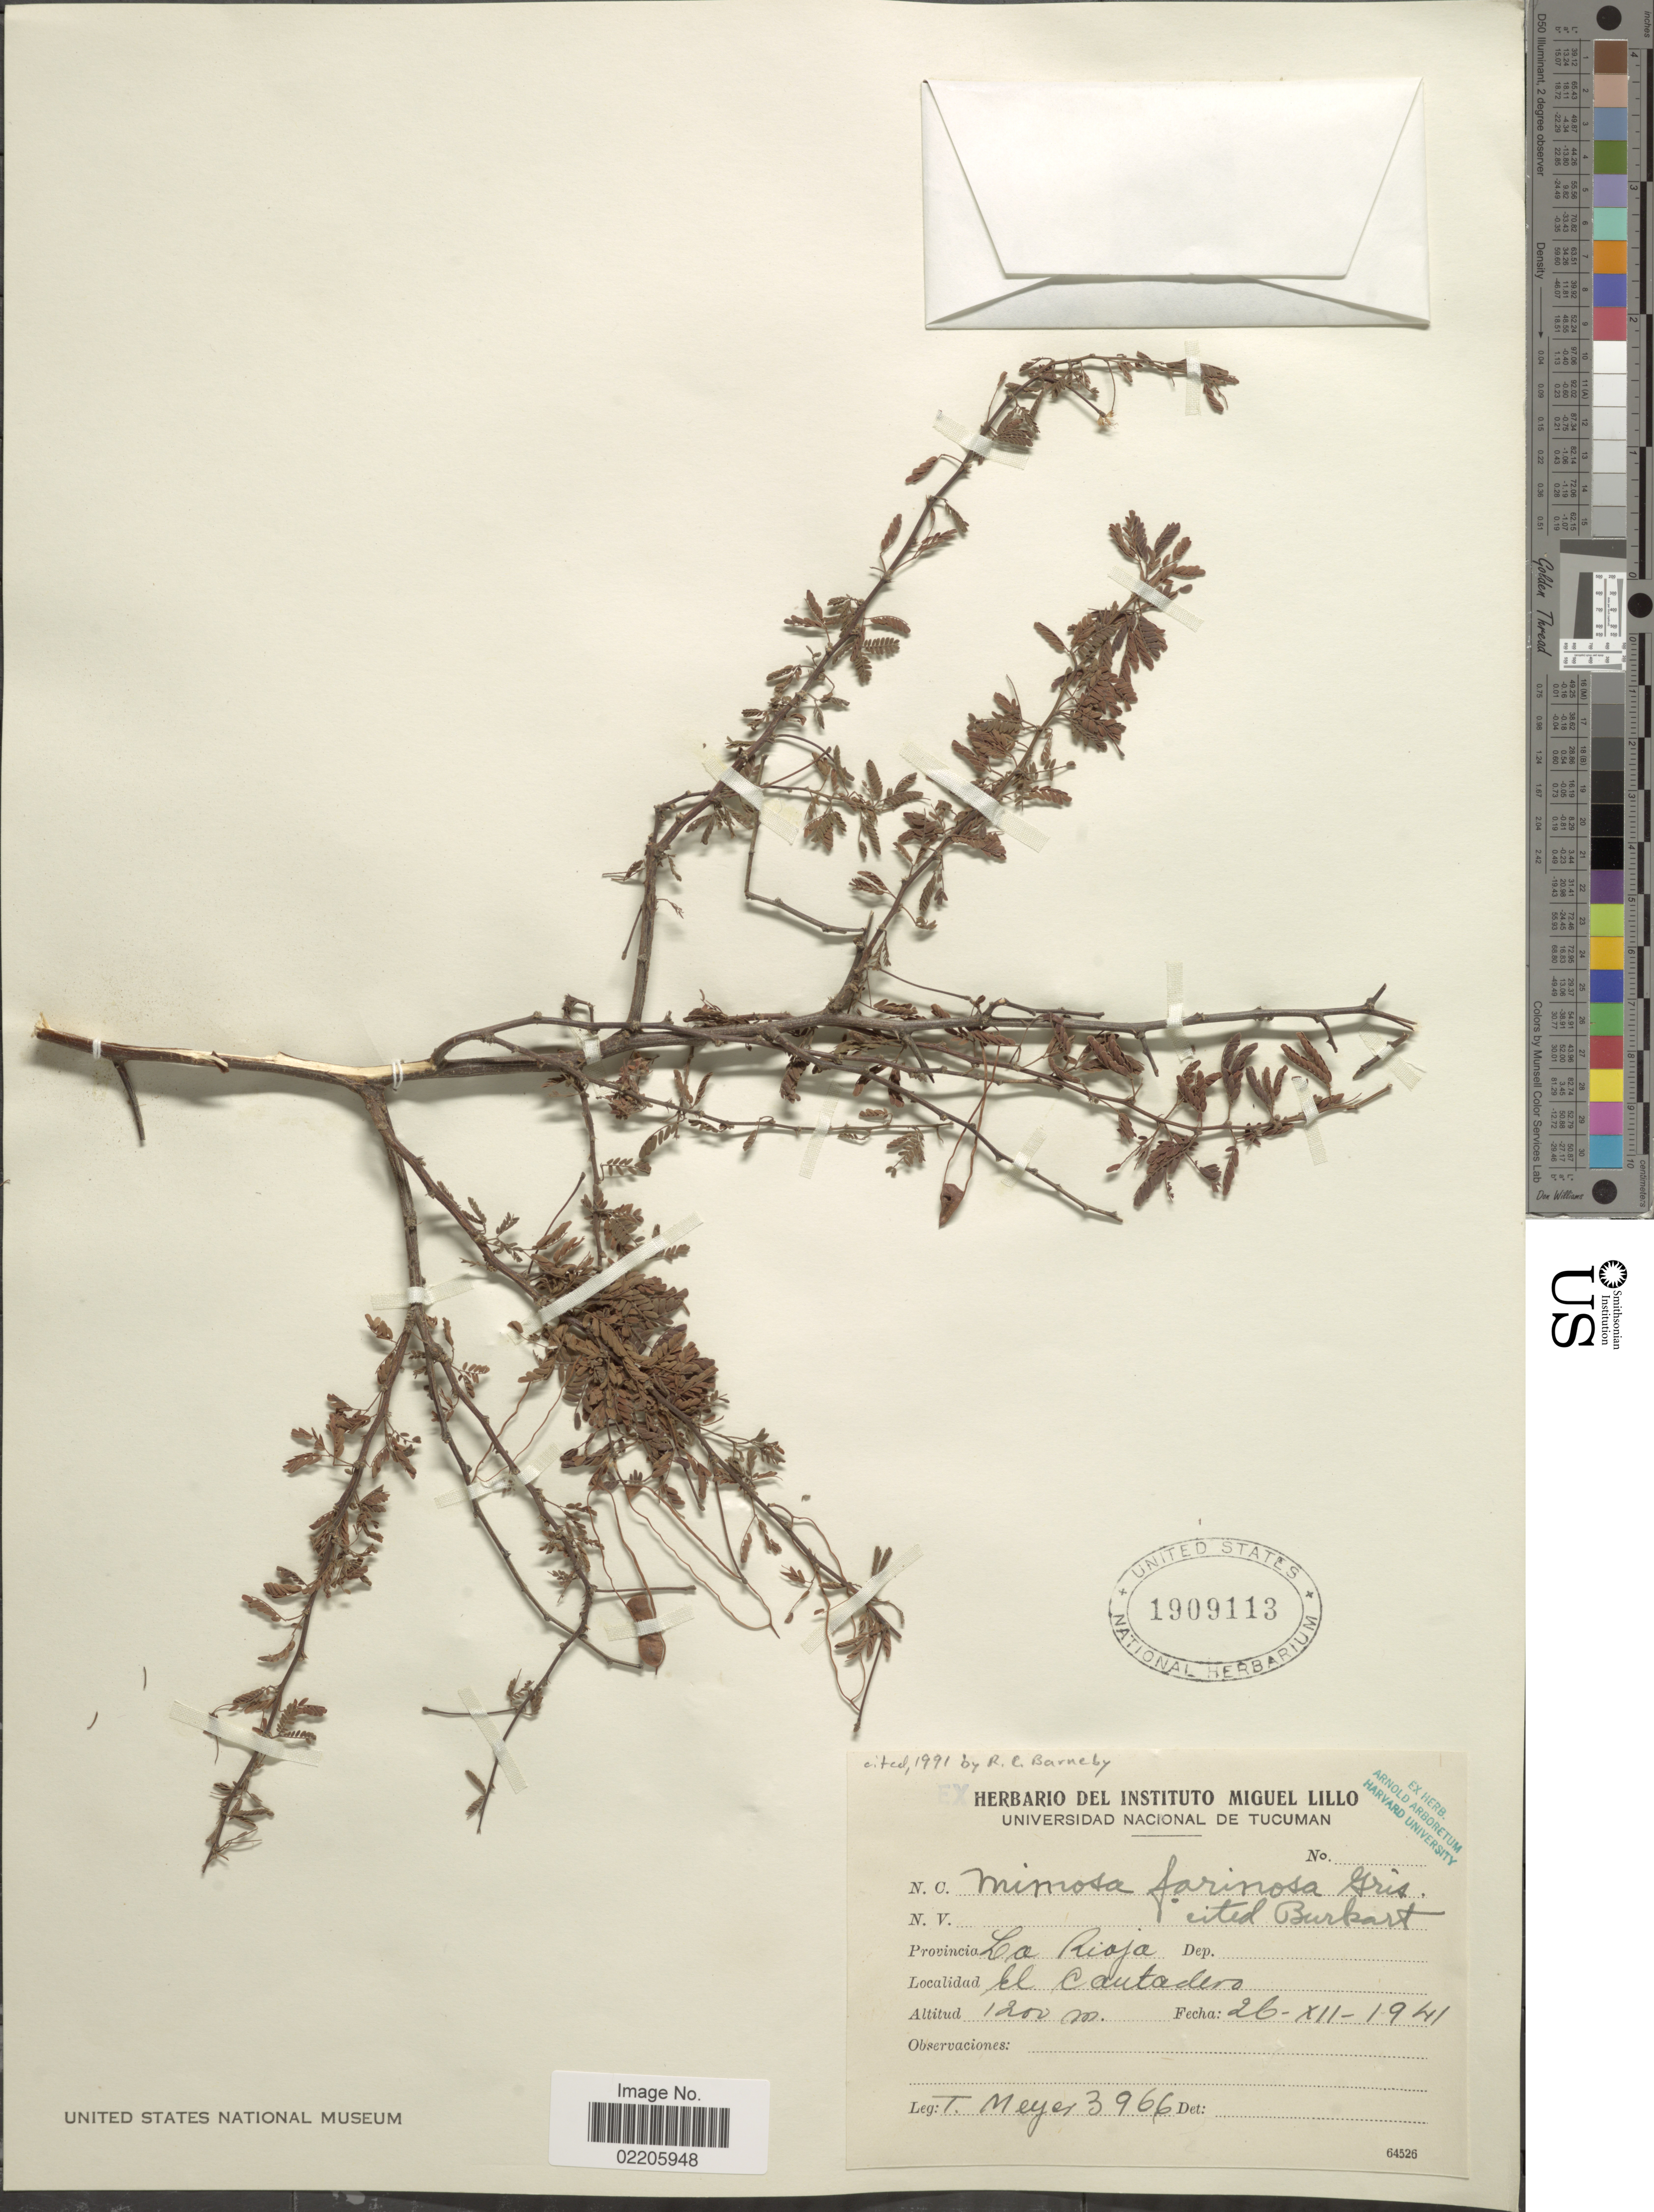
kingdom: Plantae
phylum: Tracheophyta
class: Magnoliopsida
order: Fabales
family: Fabaceae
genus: Mimosa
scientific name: Mimosa farinosa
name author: Griseb.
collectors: T. Meyer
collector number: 3966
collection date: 1941-12-26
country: Argentina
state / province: La Rioja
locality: El Cautadero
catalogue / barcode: US 1909113